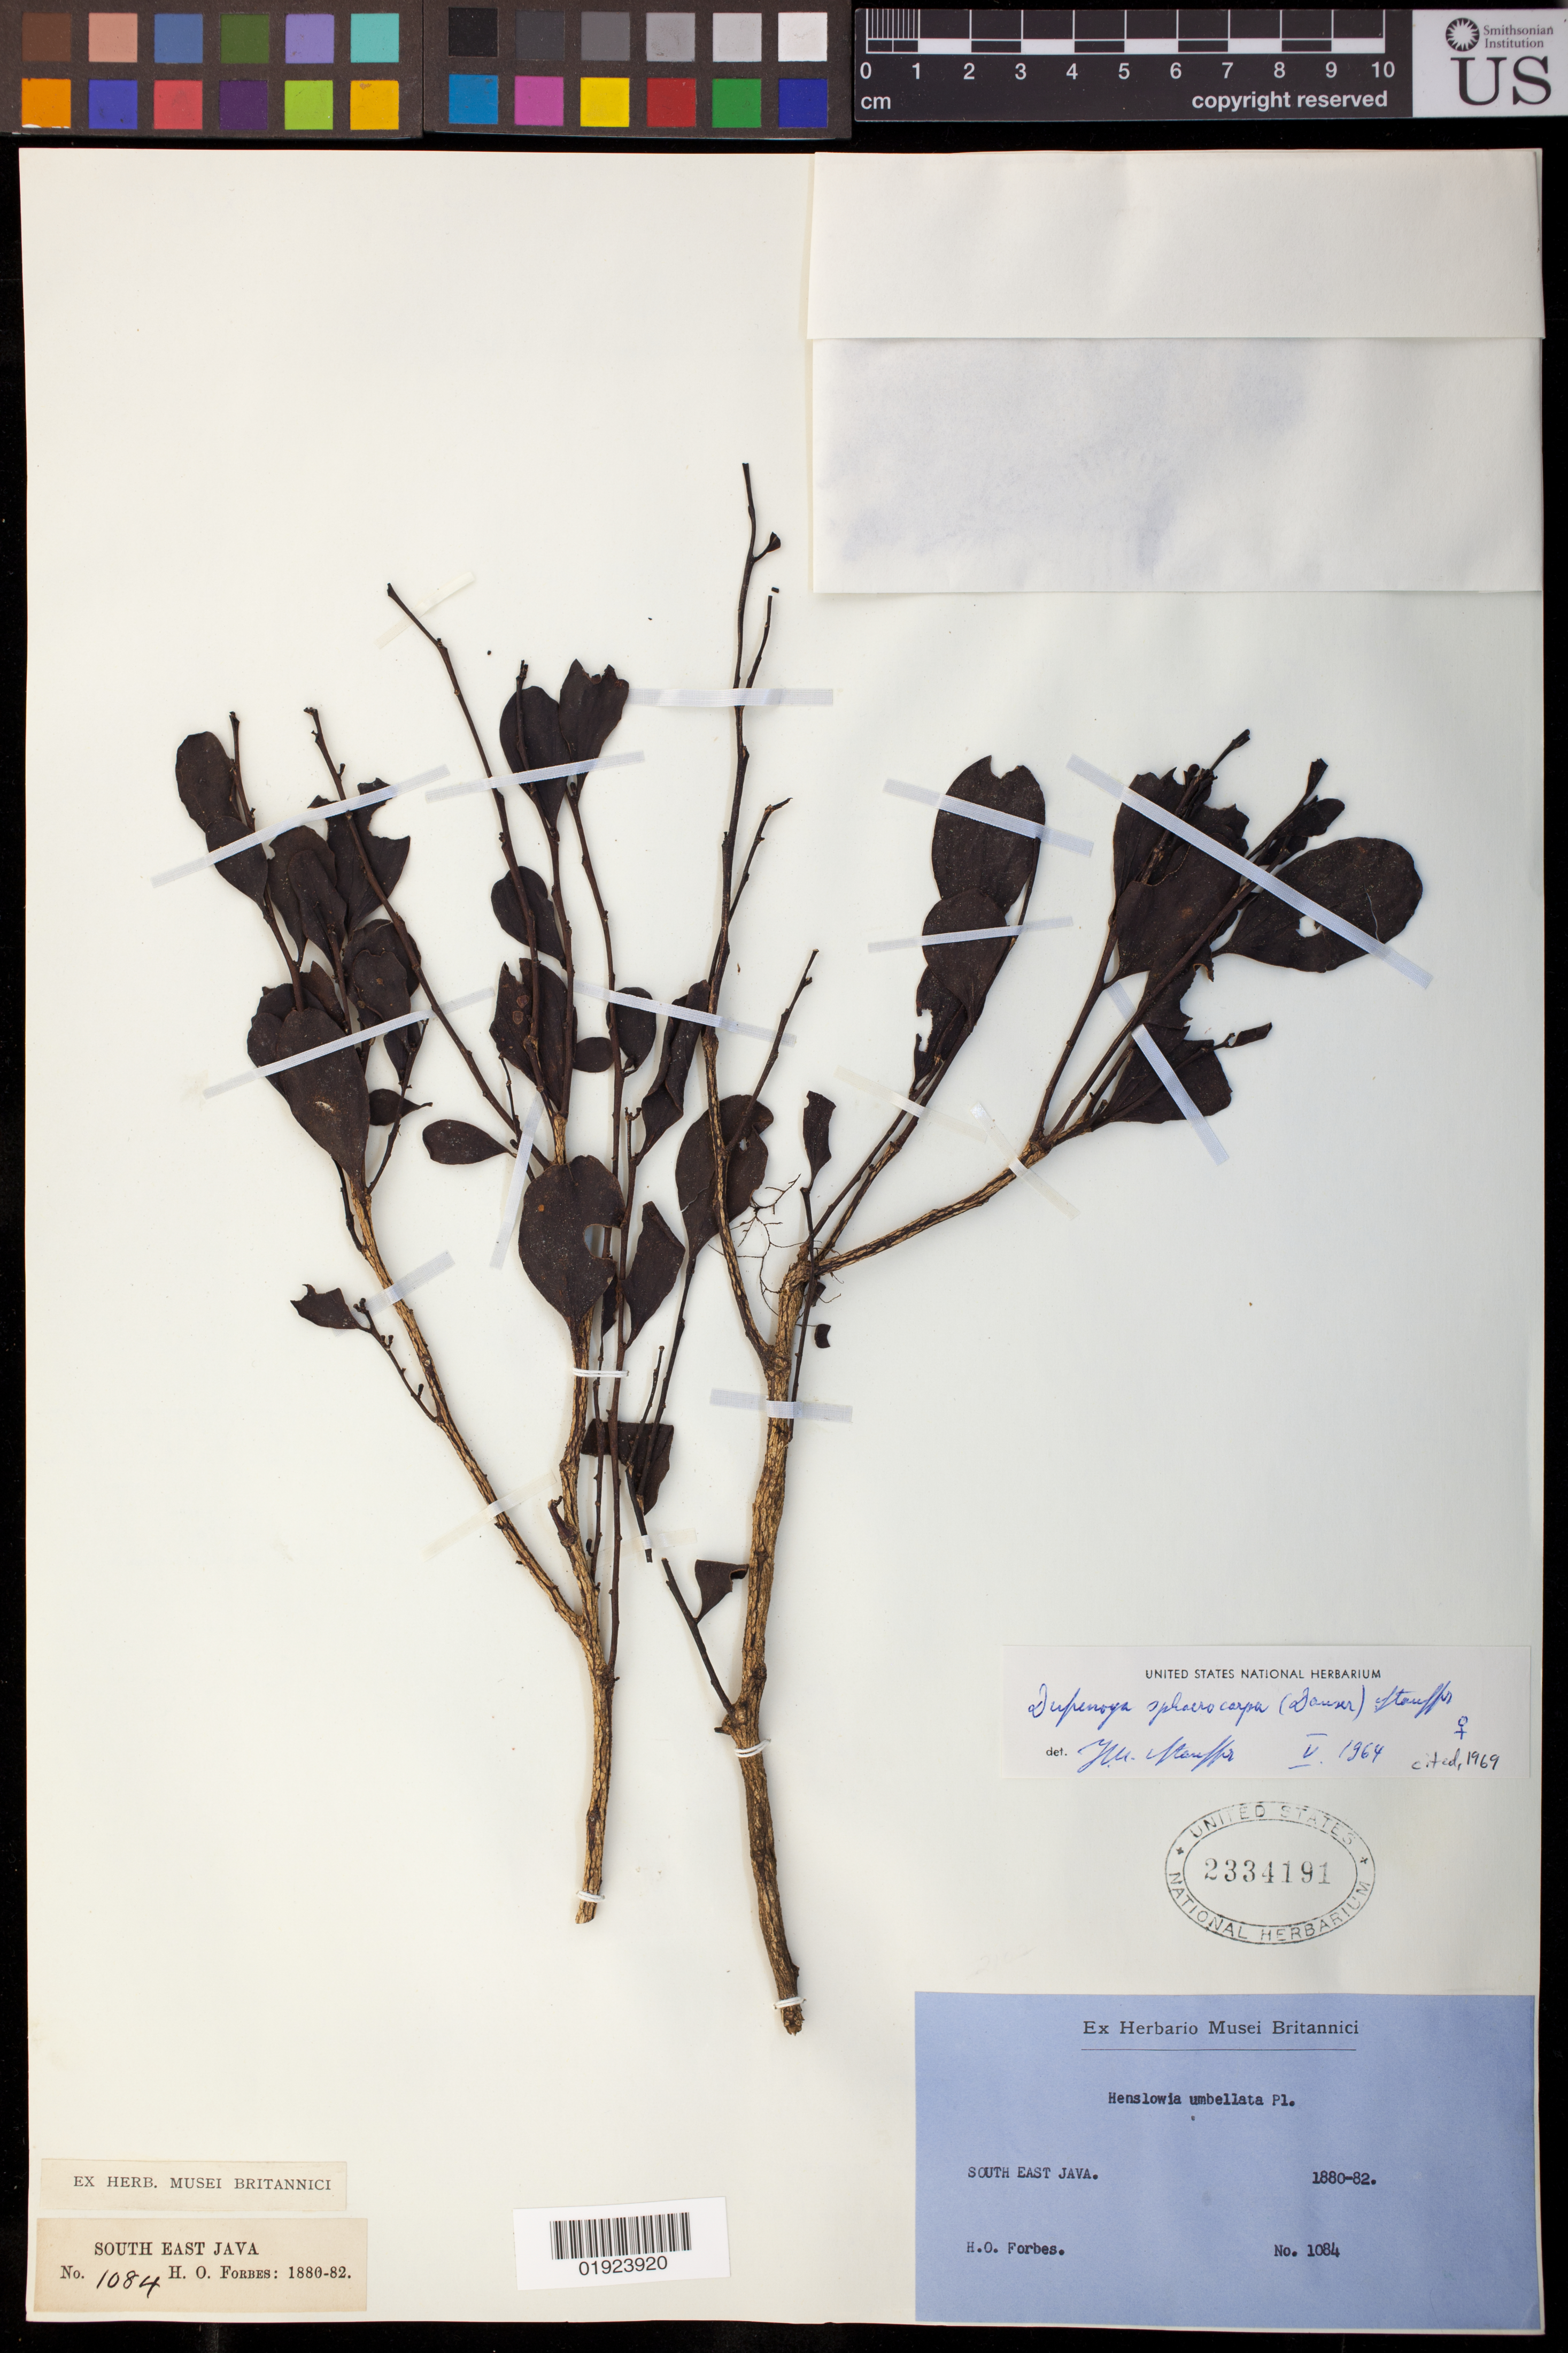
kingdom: Plantae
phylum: Tracheophyta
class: Magnoliopsida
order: Santalales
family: Amphorogynaceae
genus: Dufrenoya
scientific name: Dufrenoya sphaerocarpa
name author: (Danser) Stauffer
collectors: H. O. Forbes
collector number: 1084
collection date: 1880/1882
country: Indonesia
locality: South East Java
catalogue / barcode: US 2334191